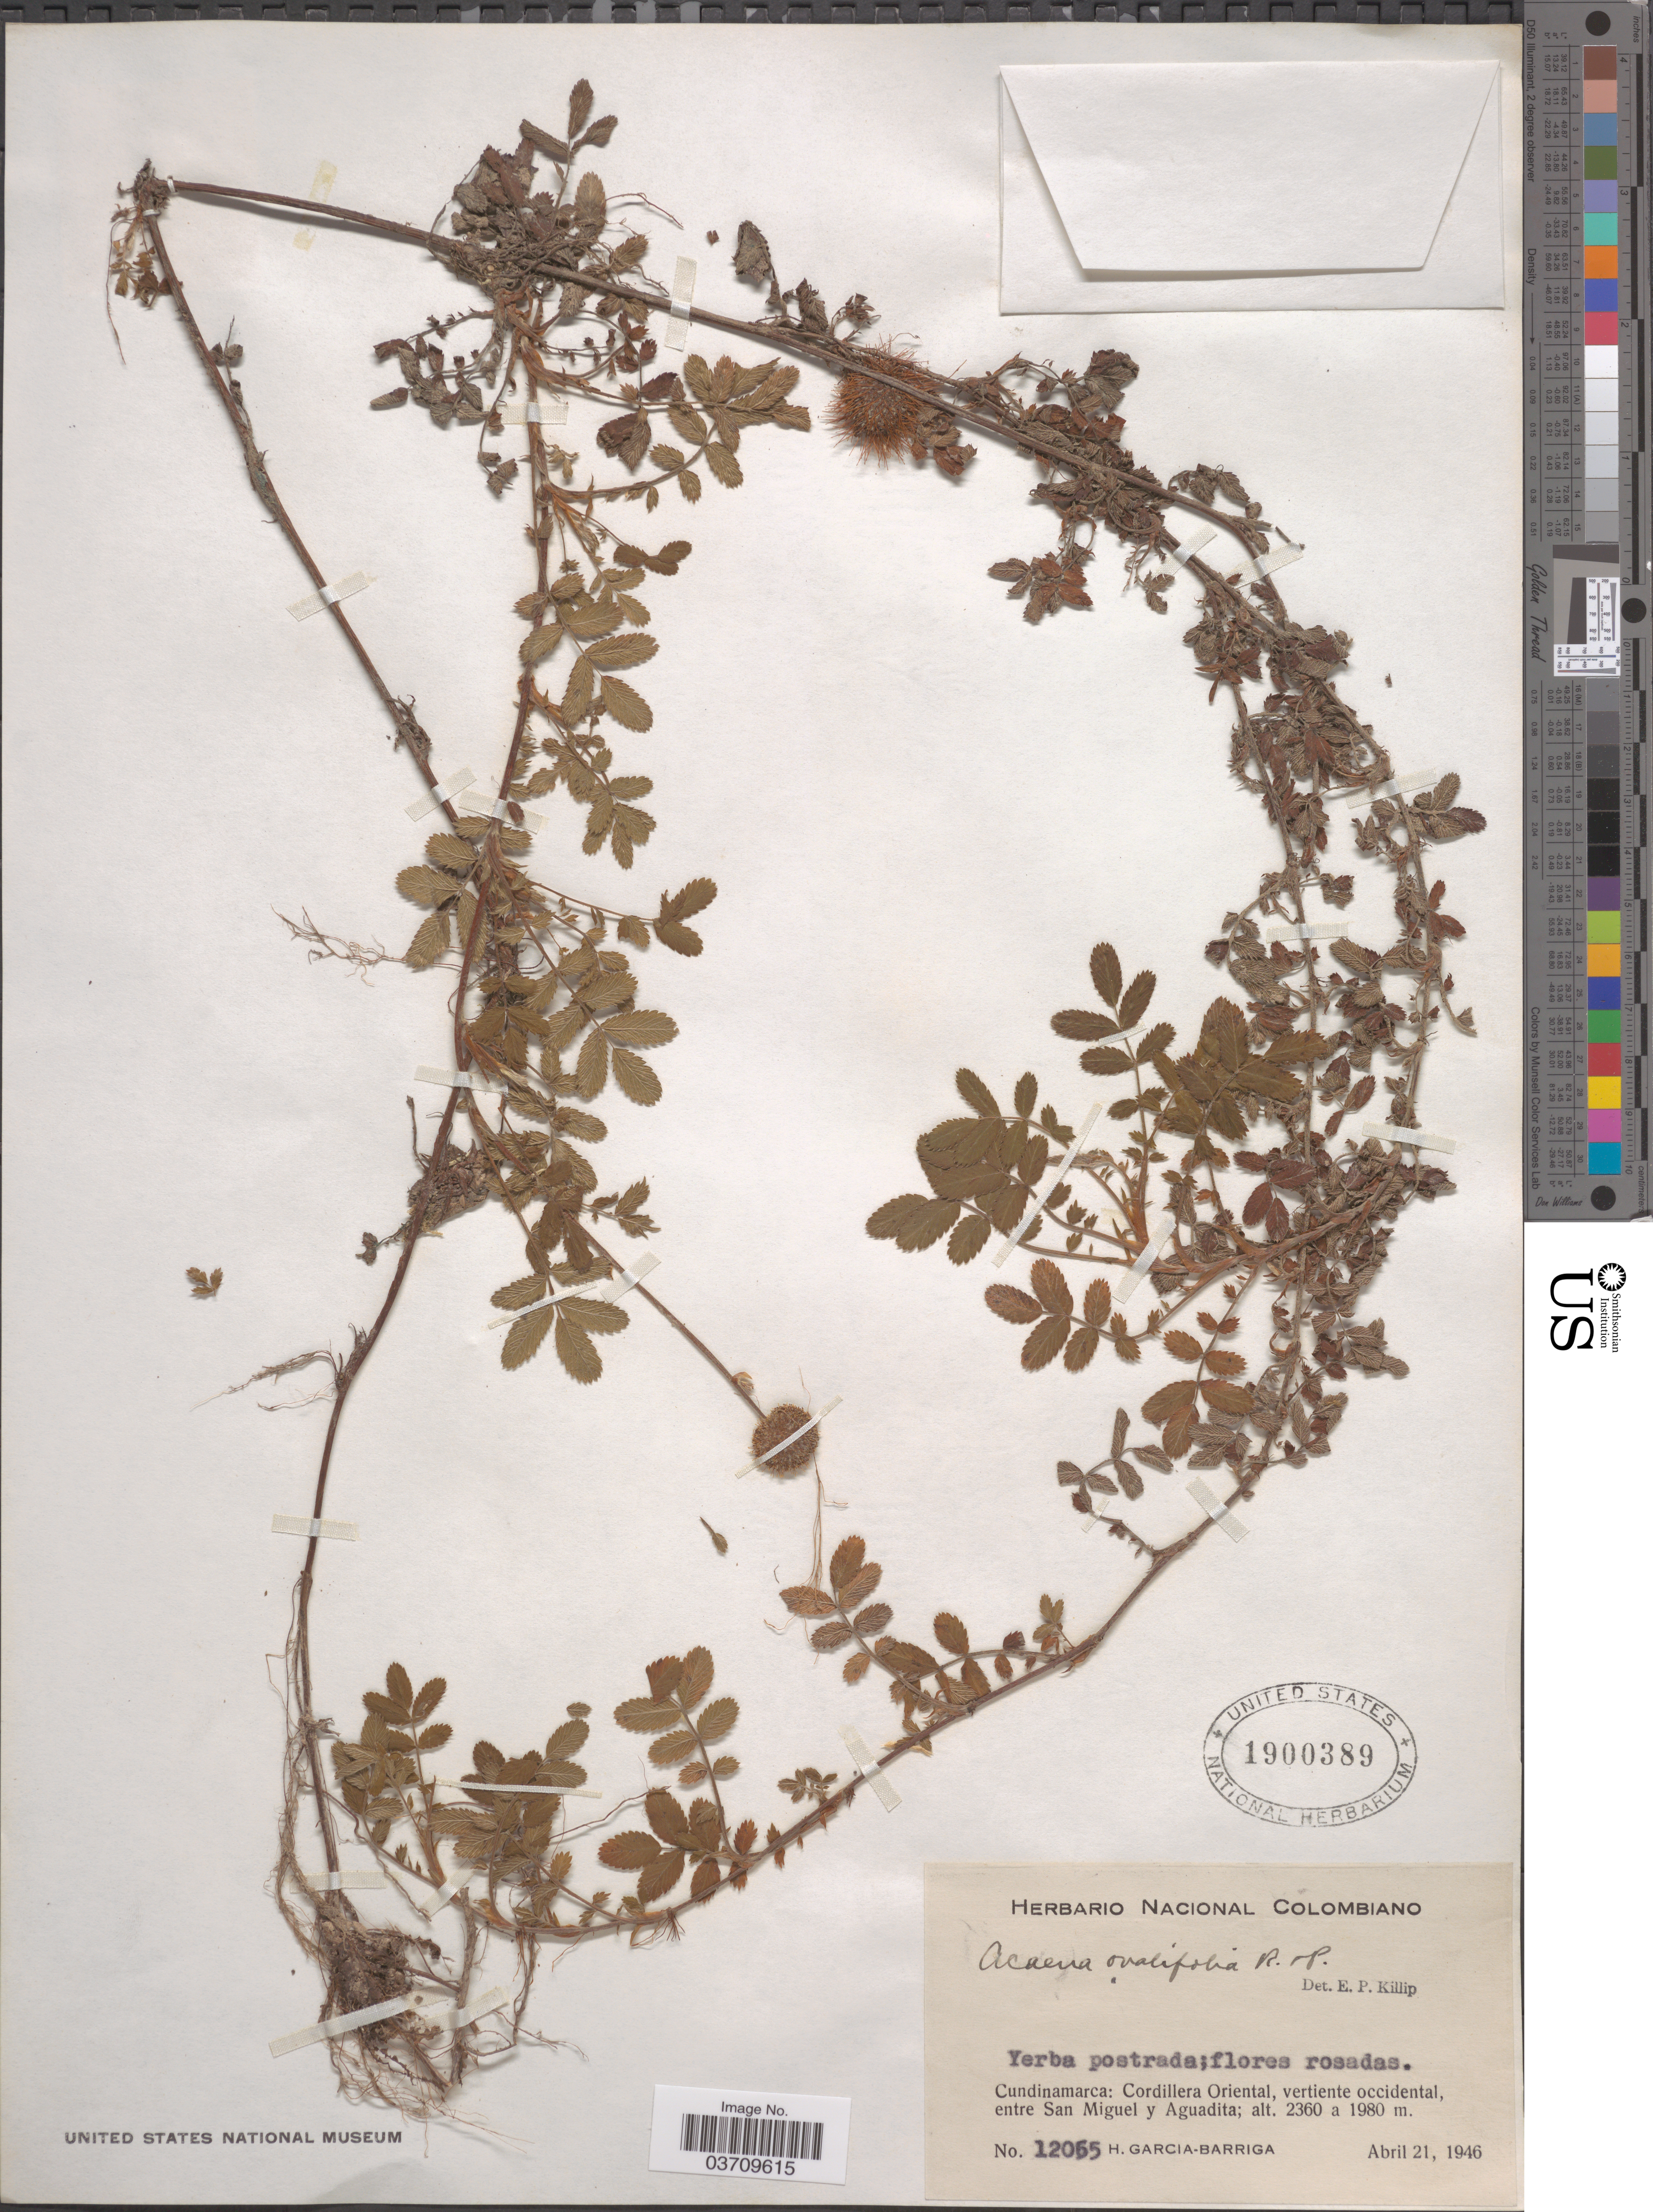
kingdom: Plantae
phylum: Tracheophyta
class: Magnoliopsida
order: Rosales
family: Rosaceae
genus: Acaena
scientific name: Acaena ovalifolia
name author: Ruiz & Pav.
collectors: H. García Barriga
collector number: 12055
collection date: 1946-04-21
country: Colombia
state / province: Cundinamarca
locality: Cordillera Oriental, vertiente occidental, entre San Miguel y Aguadita.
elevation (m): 1980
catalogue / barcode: US 1900389